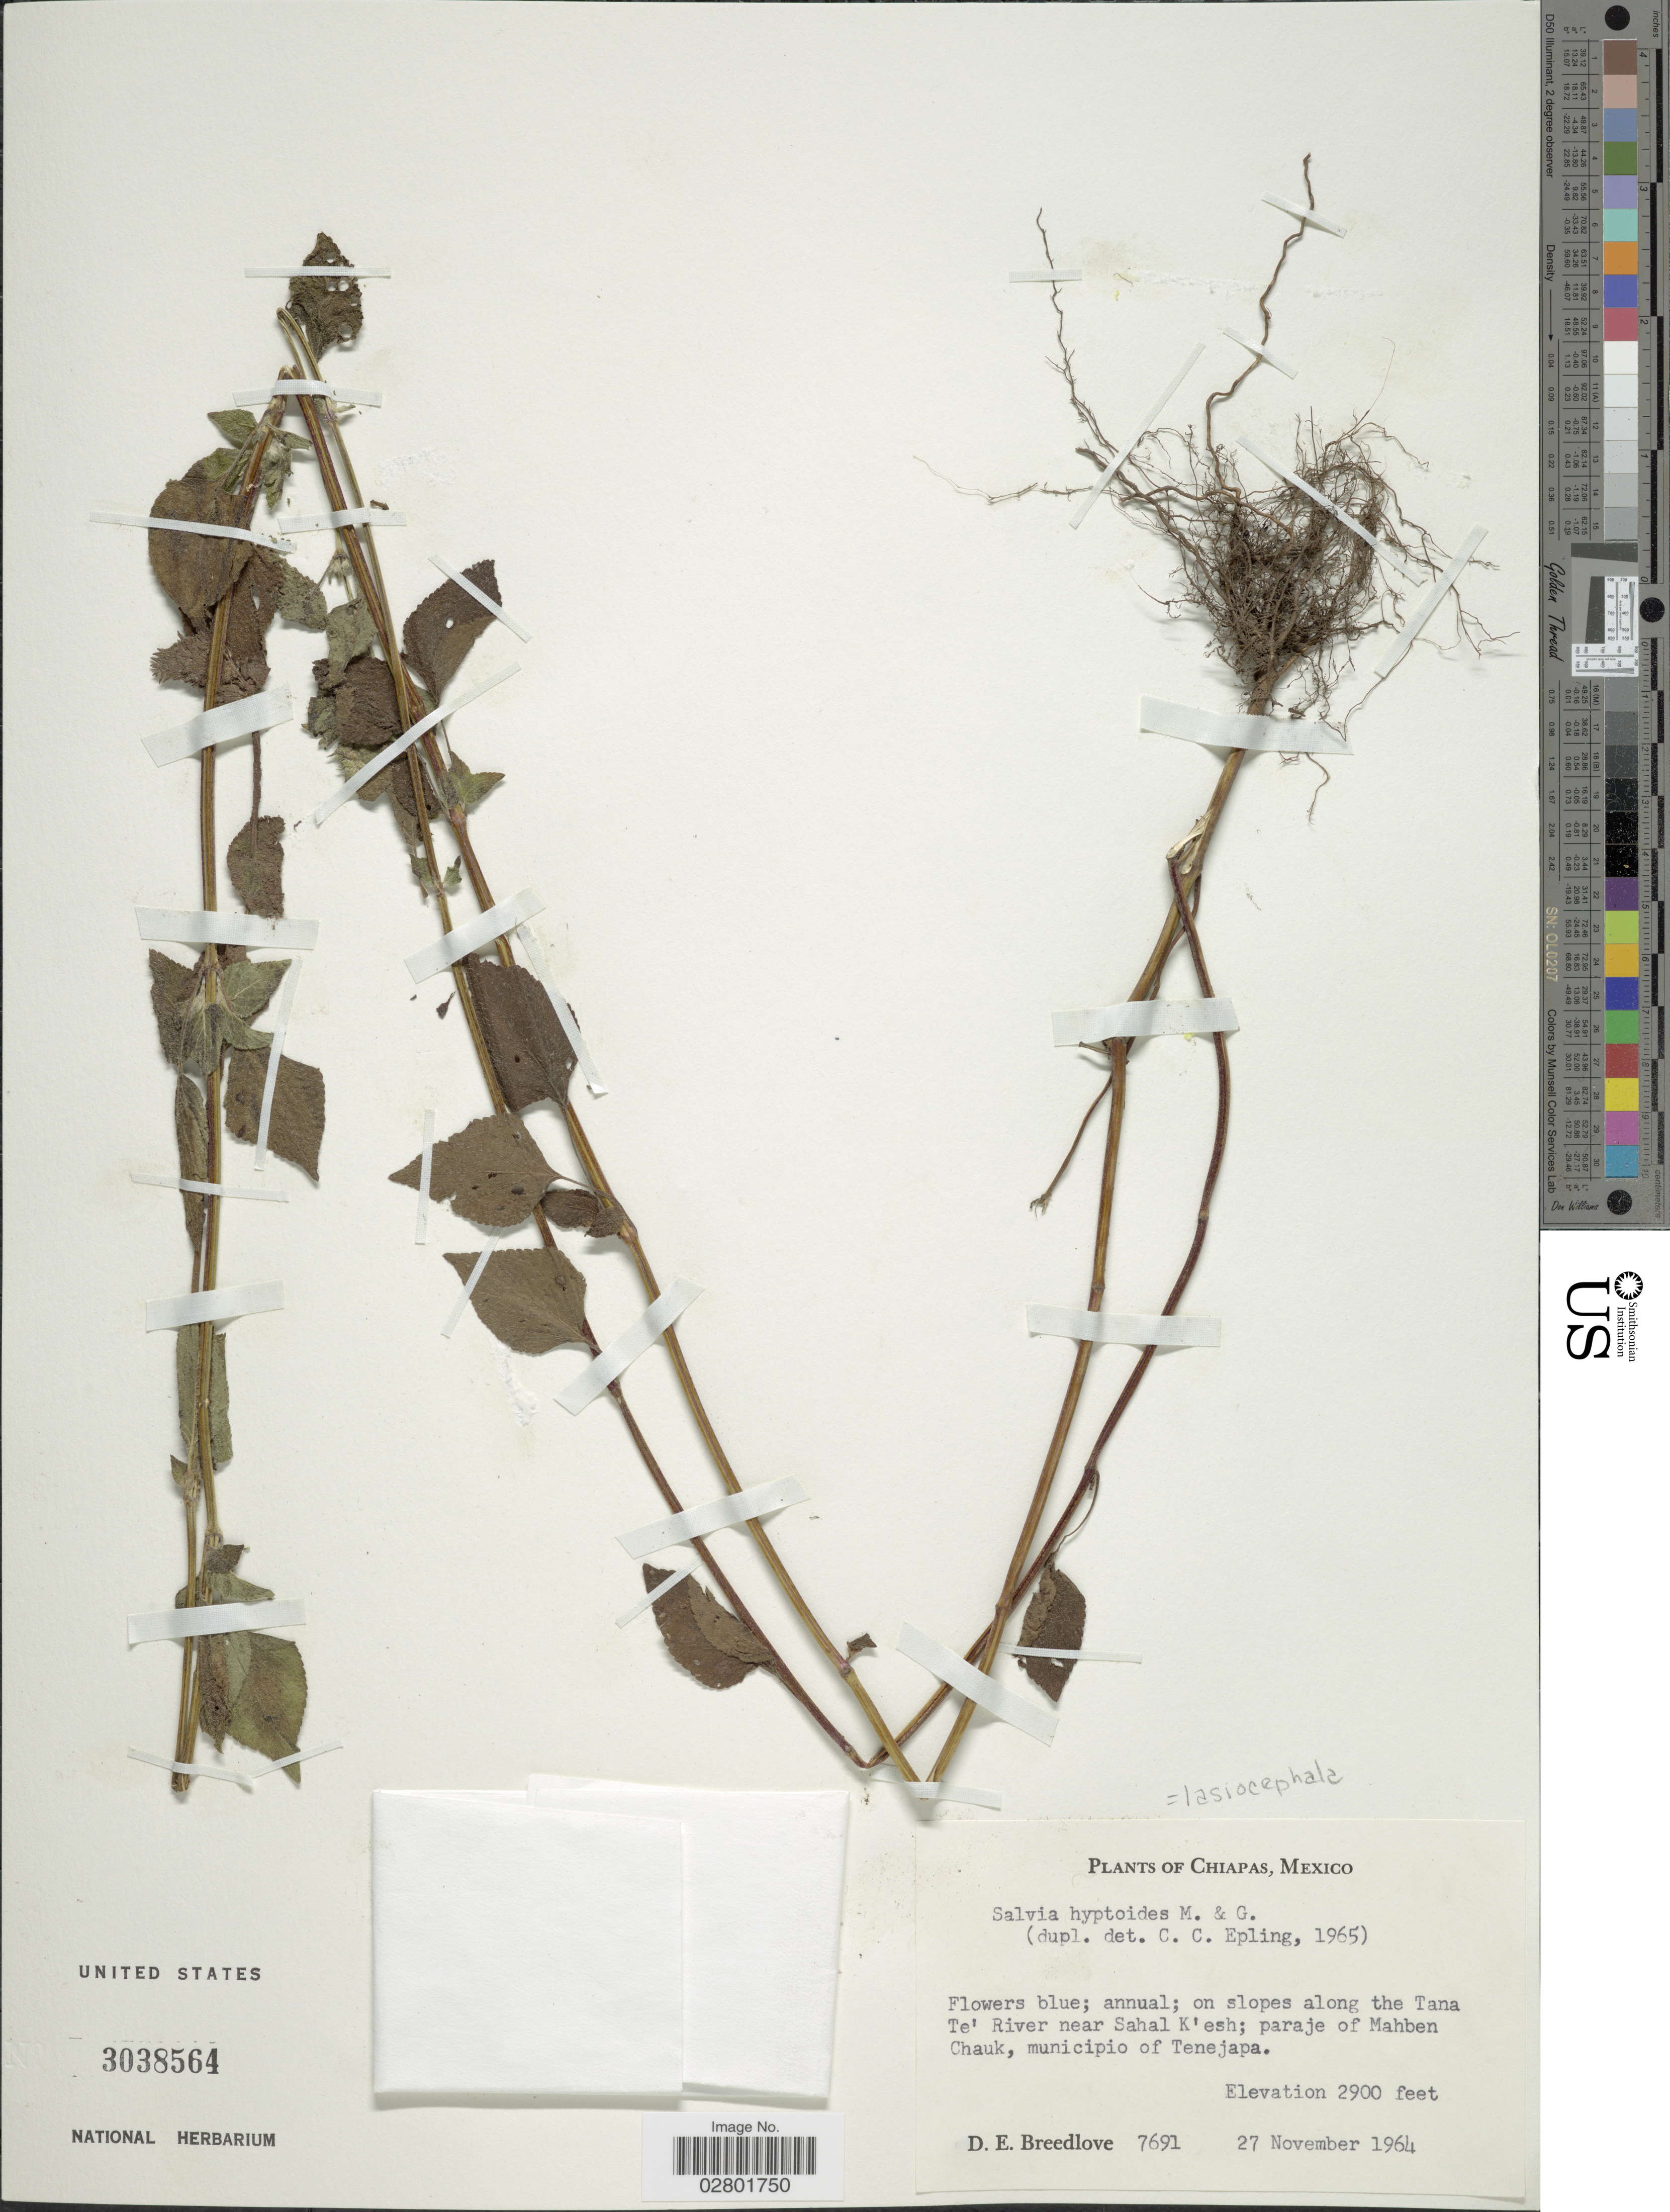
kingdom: Plantae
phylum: Tracheophyta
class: Magnoliopsida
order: Lamiales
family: Lamiaceae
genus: Salvia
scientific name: Salvia lasiocephala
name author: Hook. & Arn.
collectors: D. E. Breedlove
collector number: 7691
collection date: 1964-11-27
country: Mexico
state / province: Chiapas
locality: On slopes along the Tana Te' River near Sahal K'esh; paraje of Mahben Chauk, municipio of Tenejapa.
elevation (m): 884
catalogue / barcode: US 3038564